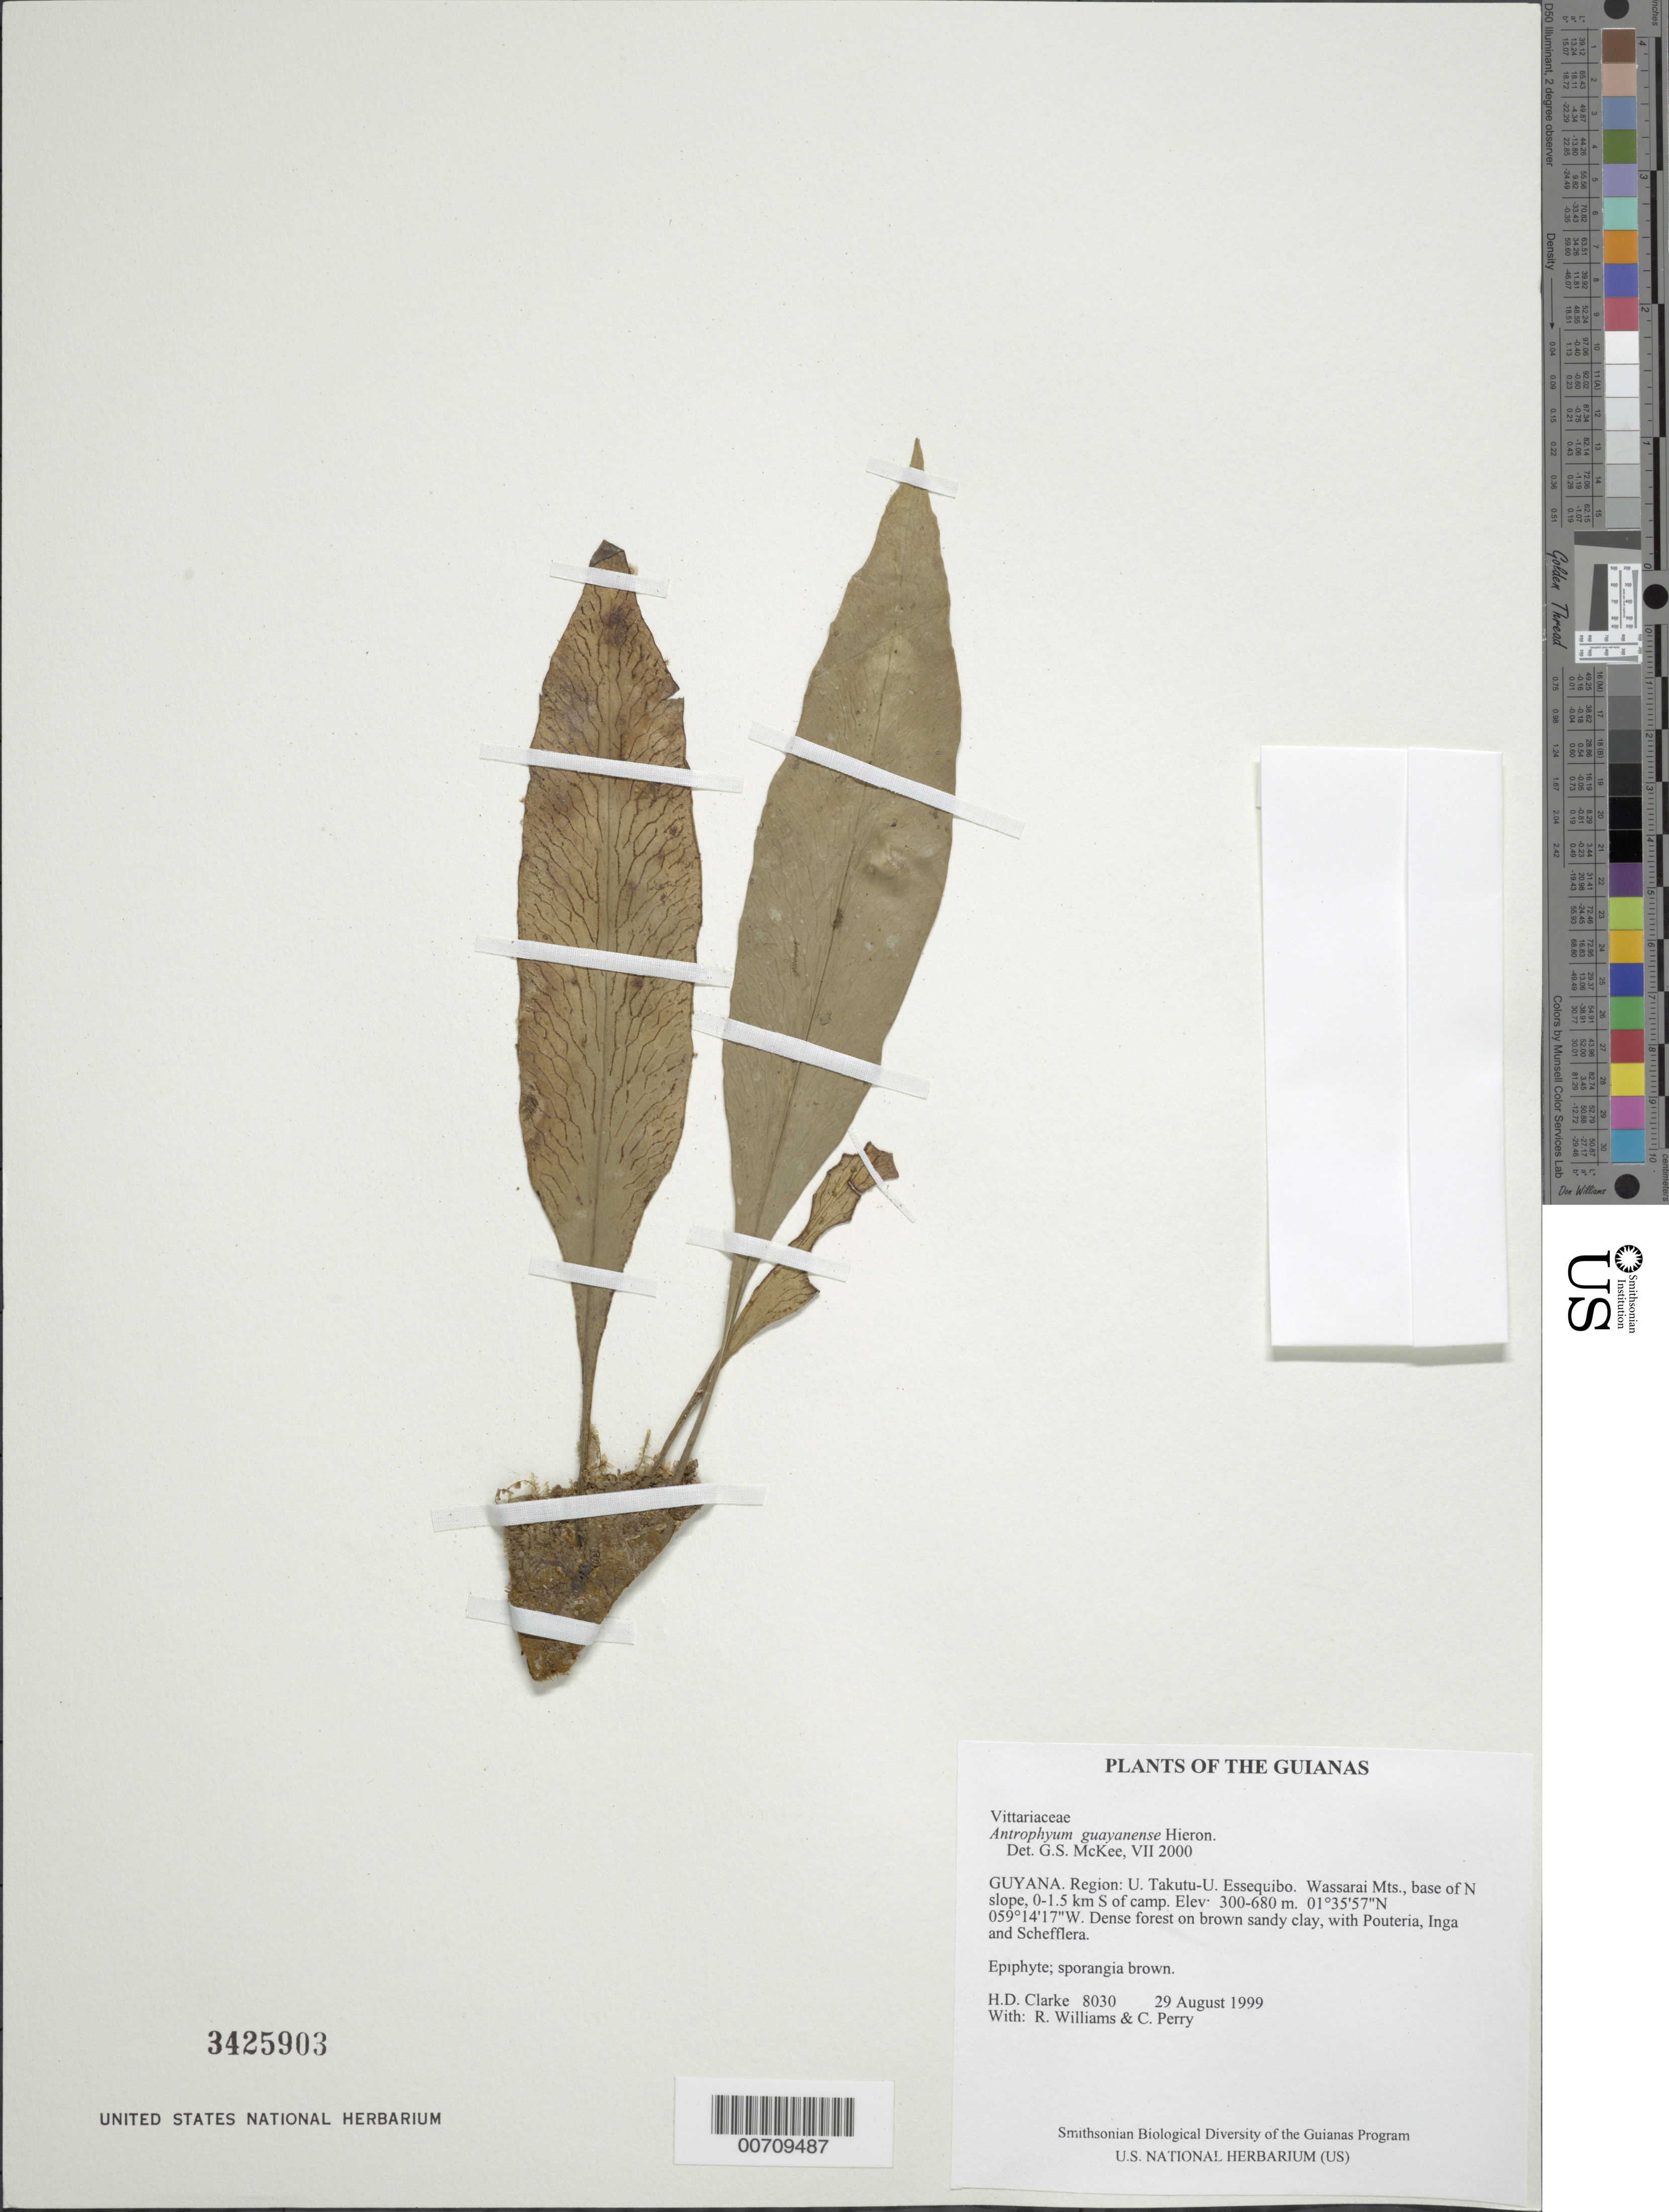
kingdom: Plantae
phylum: Tracheophyta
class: Polypodiopsida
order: Polypodiales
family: Pteridaceae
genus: Polytaenium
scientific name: Polytaenium guayanense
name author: (Hieron.) Alston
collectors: H. D. Clarke, R. Williams & C. Perry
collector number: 8030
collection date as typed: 29 August 1999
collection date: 1999-08-29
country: Guyana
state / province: U. Takutu-U. Essequibo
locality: Wassarai Mts., base of N slope, 0-1.5 km S of camp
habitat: Dense forest on brown sandy clay, with Pouteria, Inga and Schefflera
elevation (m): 300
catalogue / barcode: US 3425903